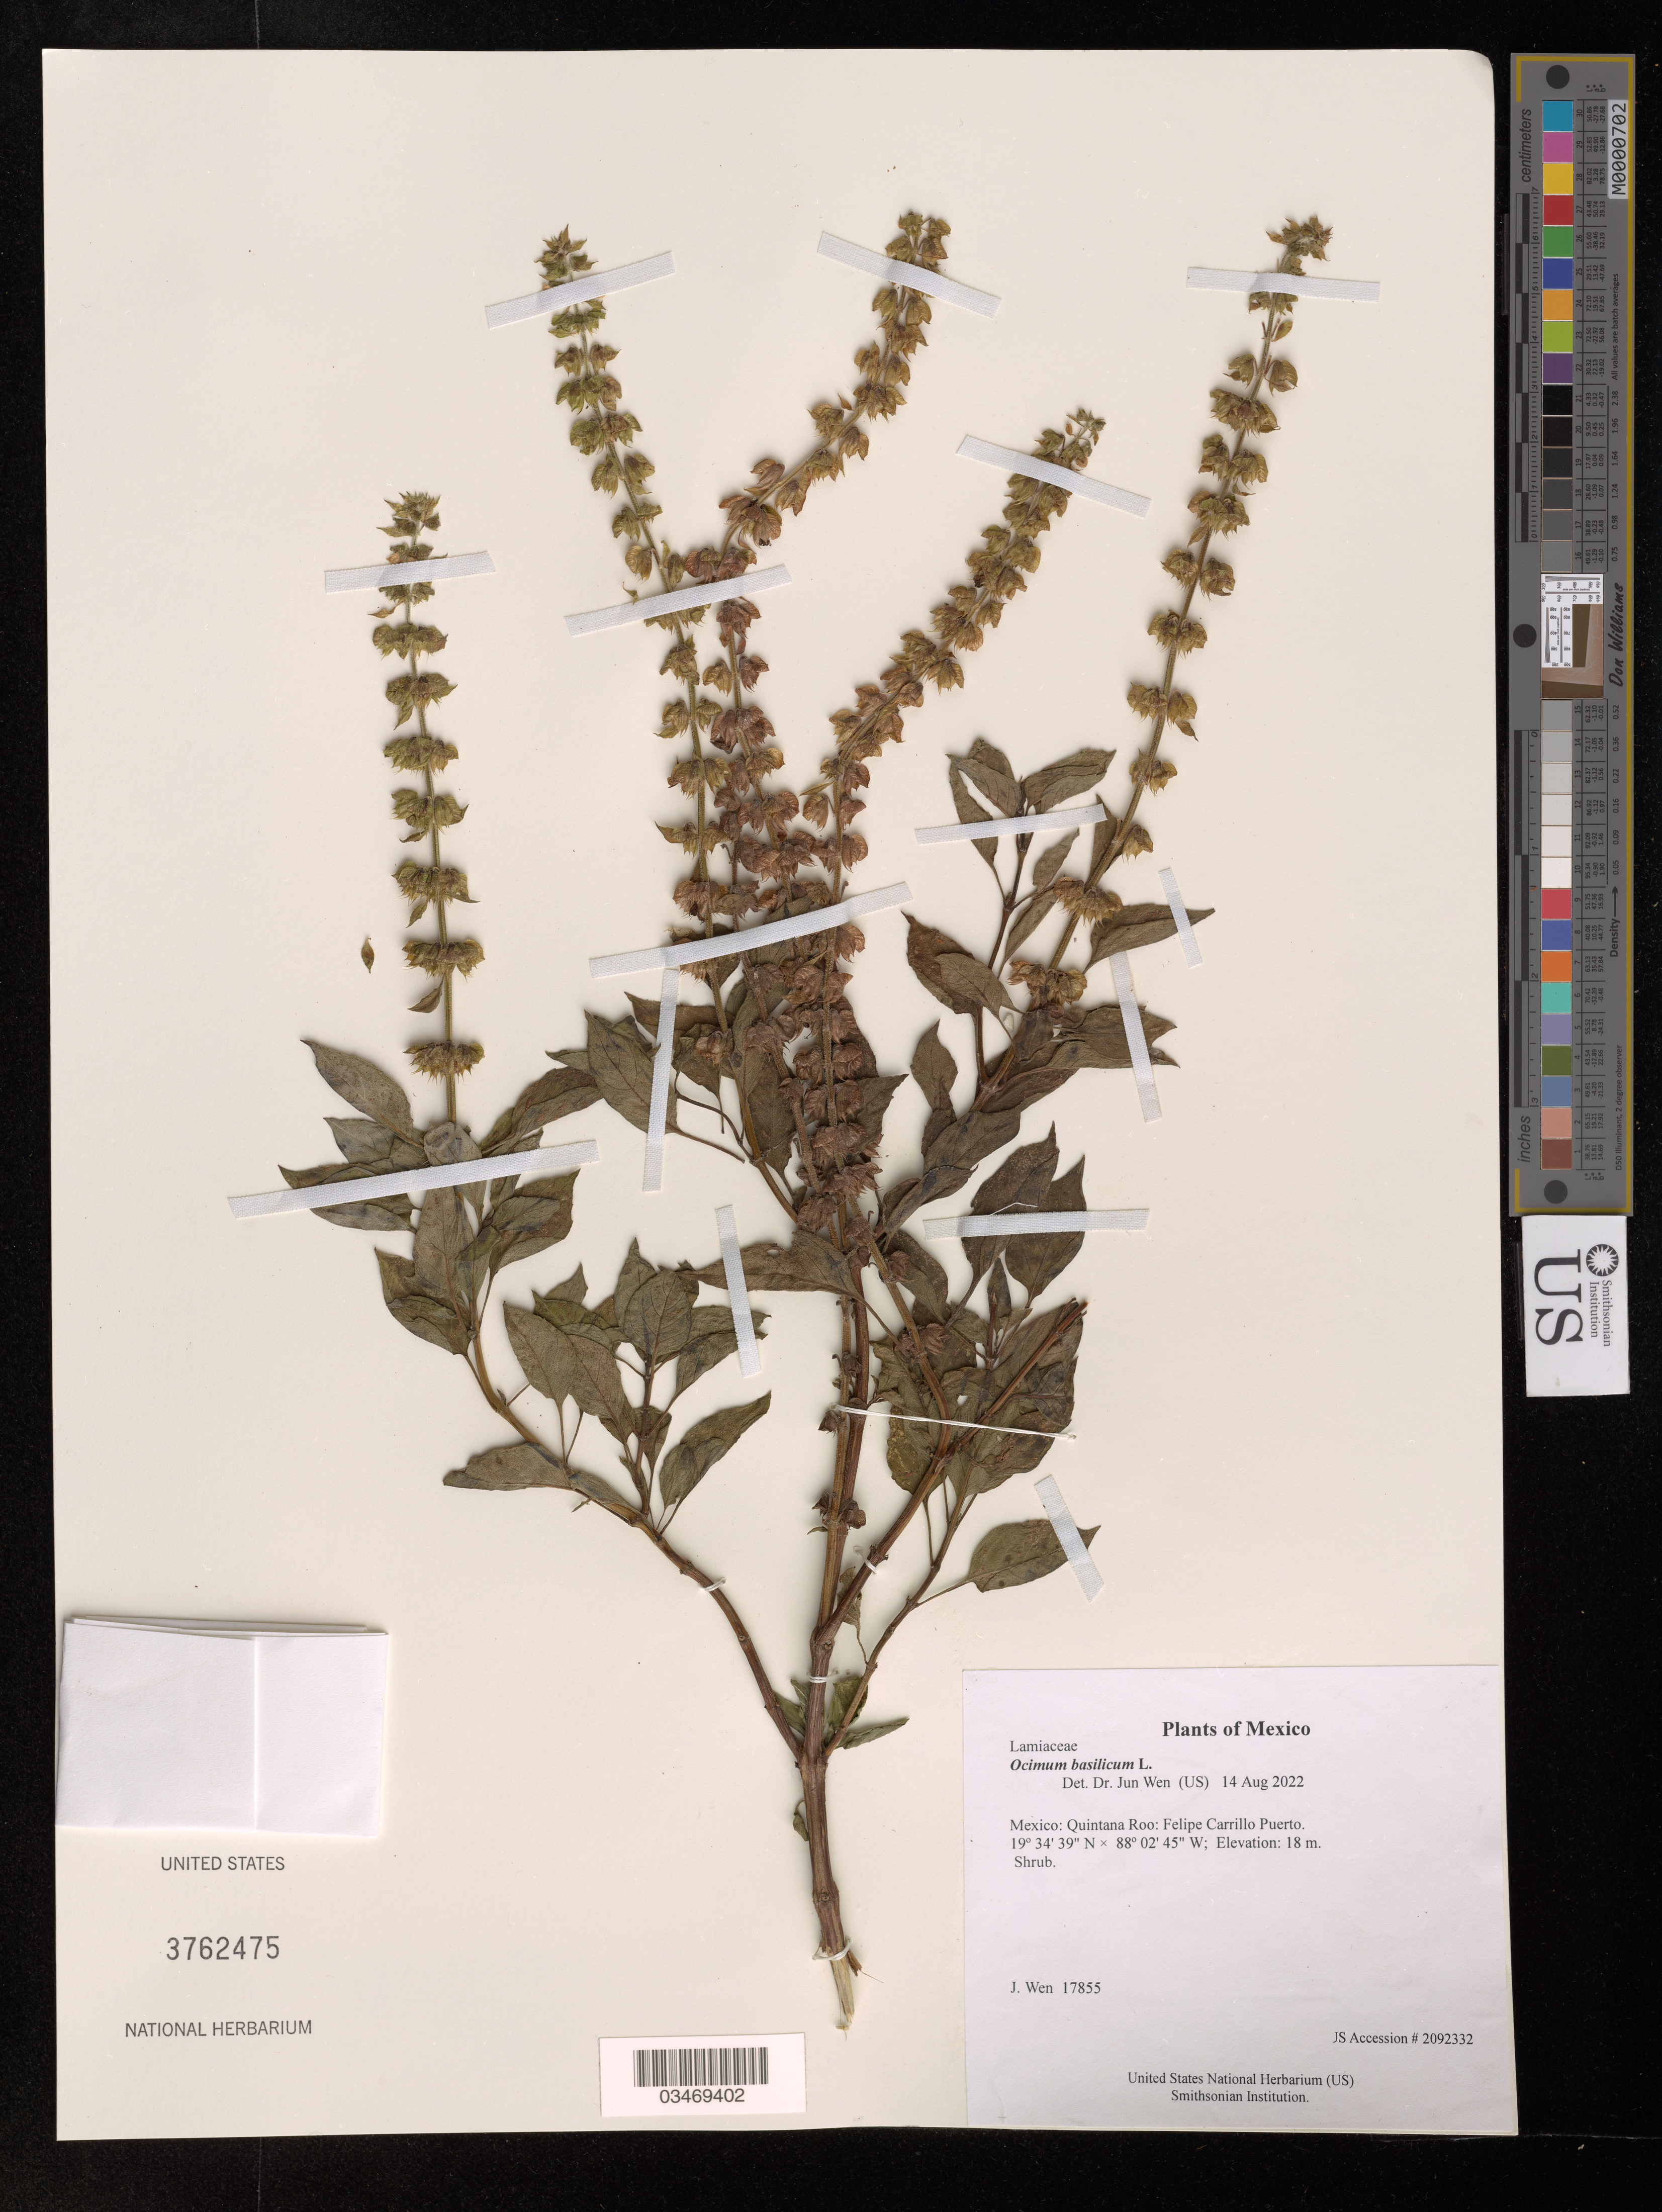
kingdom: Plantae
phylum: Tracheophyta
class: Magnoliopsida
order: Lamiales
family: Lamiaceae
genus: Ocimum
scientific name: Ocimum basilicum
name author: L.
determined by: Wen, Jun, (BOT), Smithsonian Institution - National Museum of Natural History (UNITED STATES)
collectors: J. Wen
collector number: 17855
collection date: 2022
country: Mexico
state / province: Quintana Roo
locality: Felipe Carrillo Puerto.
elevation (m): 18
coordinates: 19 234 39 N, 88 2 45 W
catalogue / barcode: US 3762475